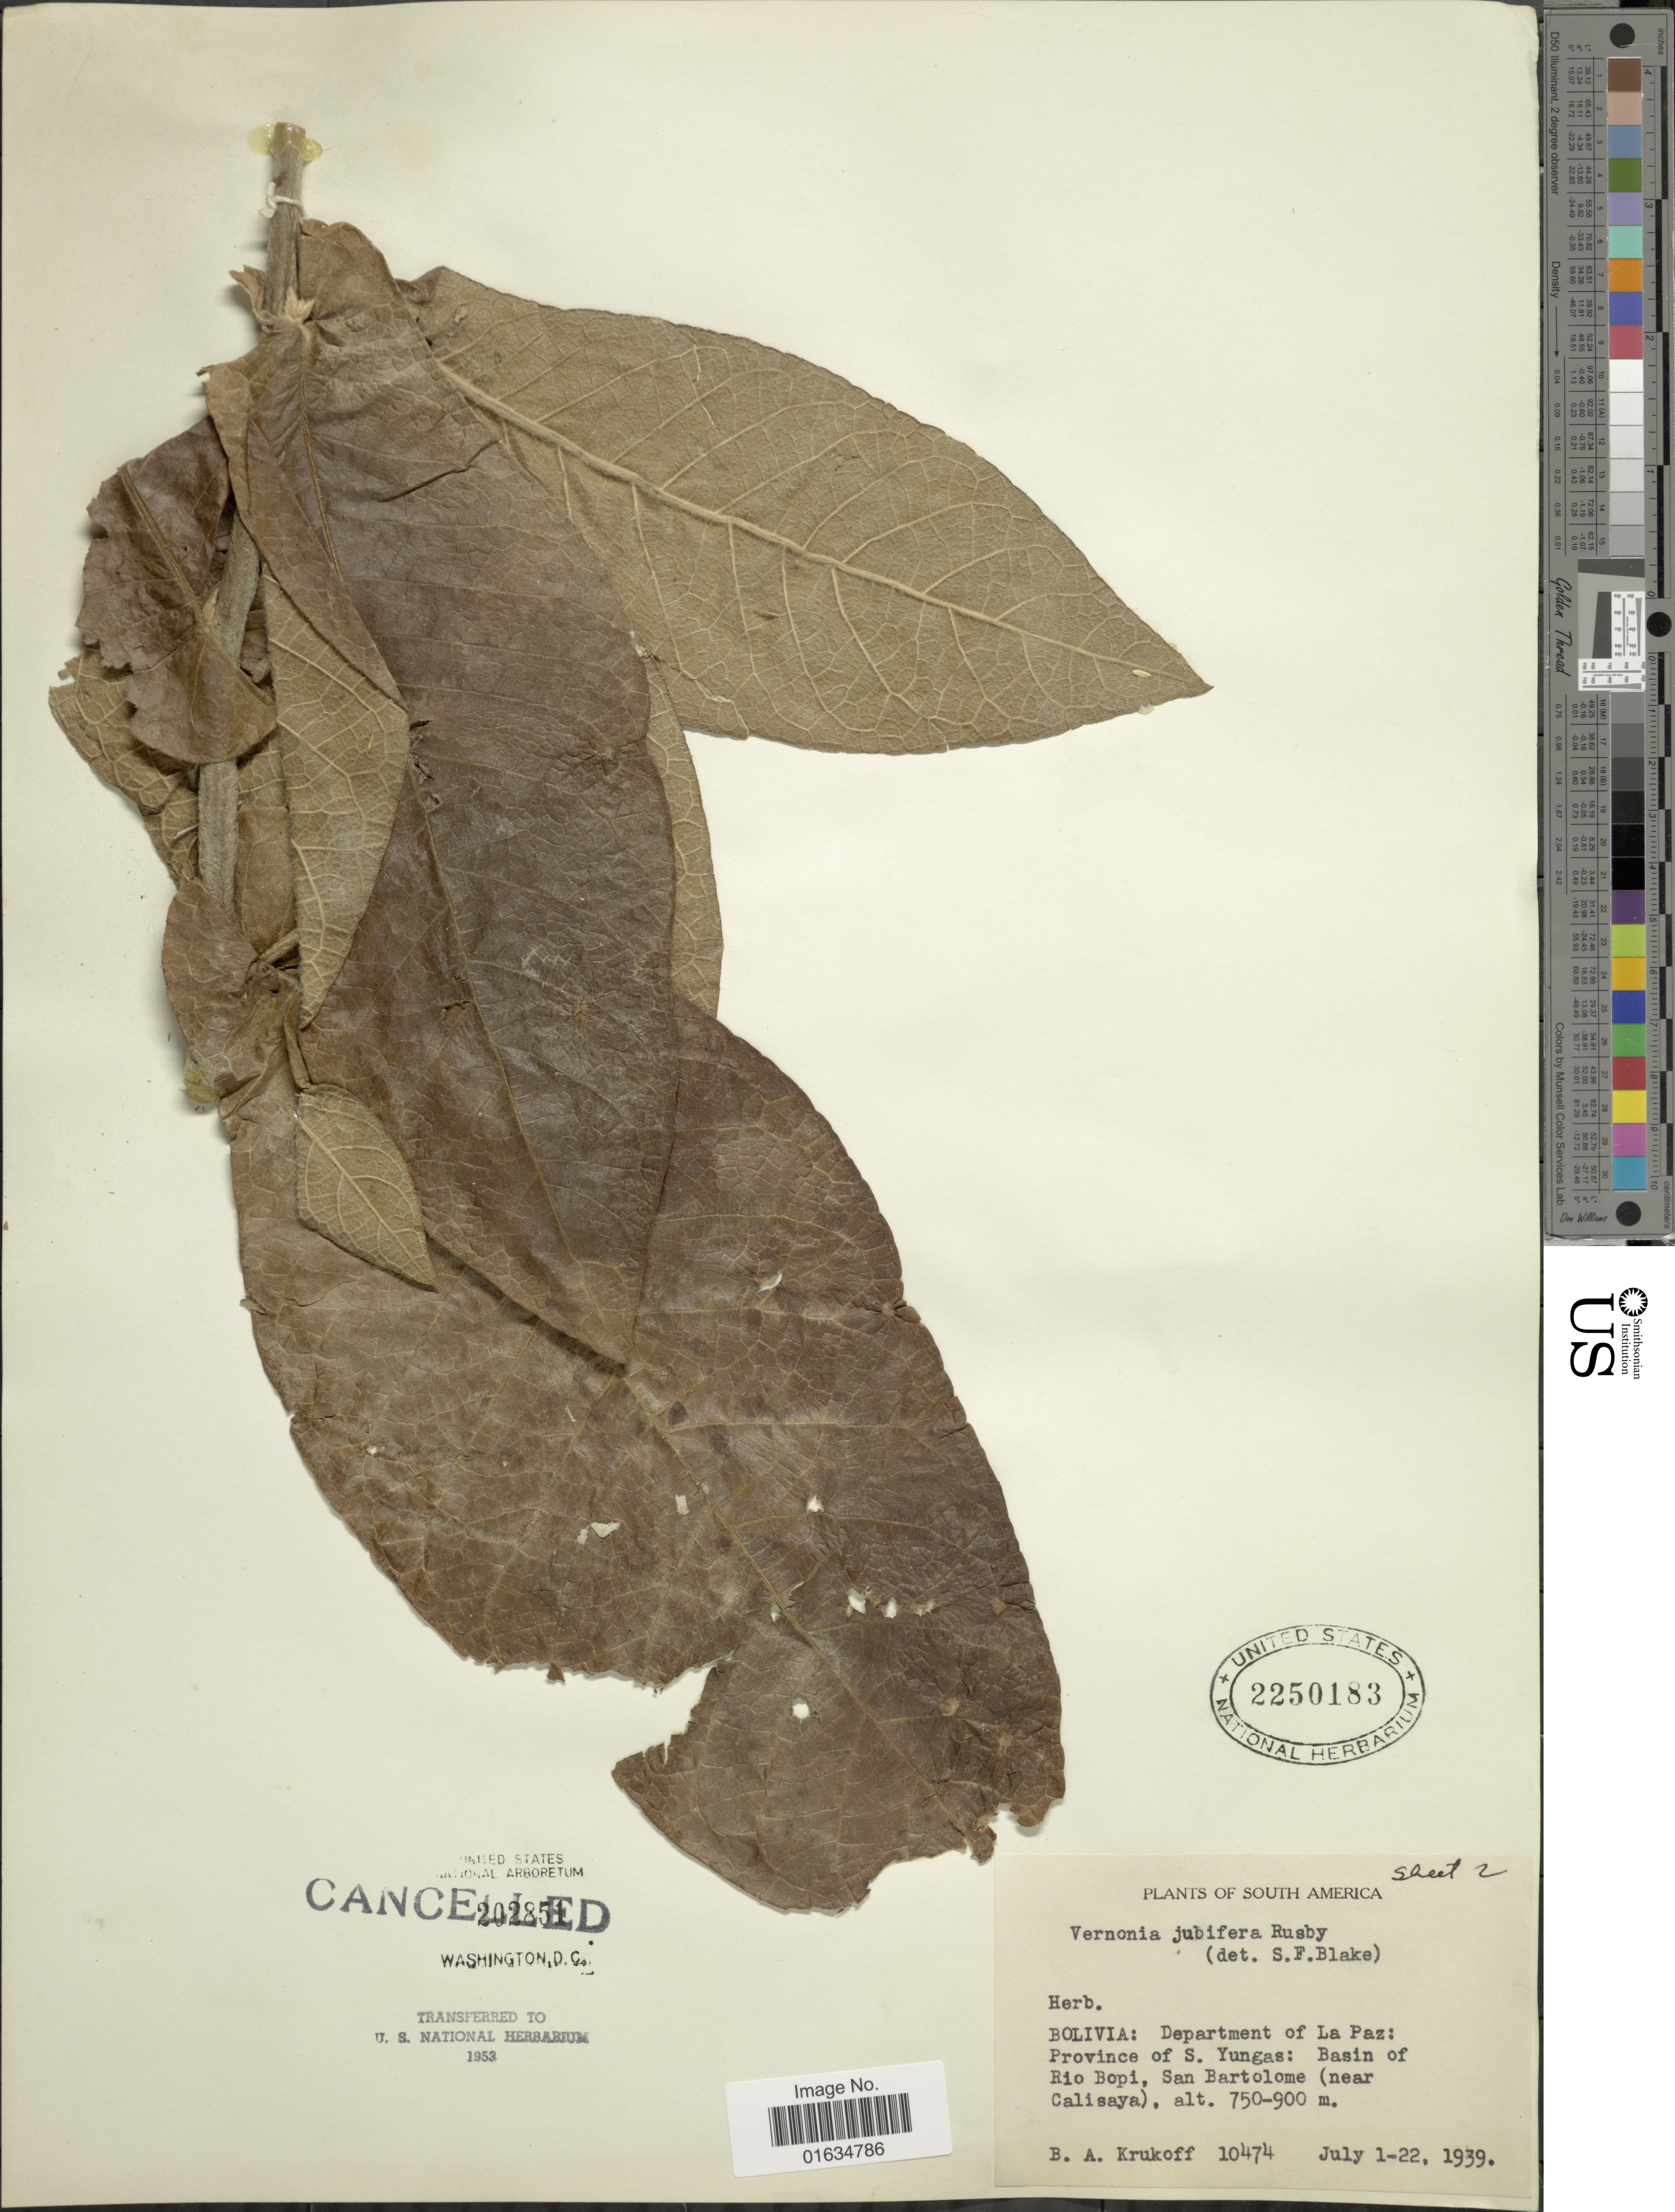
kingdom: Plantae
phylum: Tracheophyta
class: Magnoliopsida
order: Asterales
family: Asteraceae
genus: Critoniopsis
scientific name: Critoniopsis jubifera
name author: (Rusby) H. Rob.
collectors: B. A. Krukoff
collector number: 10474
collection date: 1939-07-01/1939-07-22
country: Bolivia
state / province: La Paz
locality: Province of S. Yungas: Basin of Rio Bopi, San Bartolome (near Calidaya).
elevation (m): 750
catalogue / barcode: US 2250183